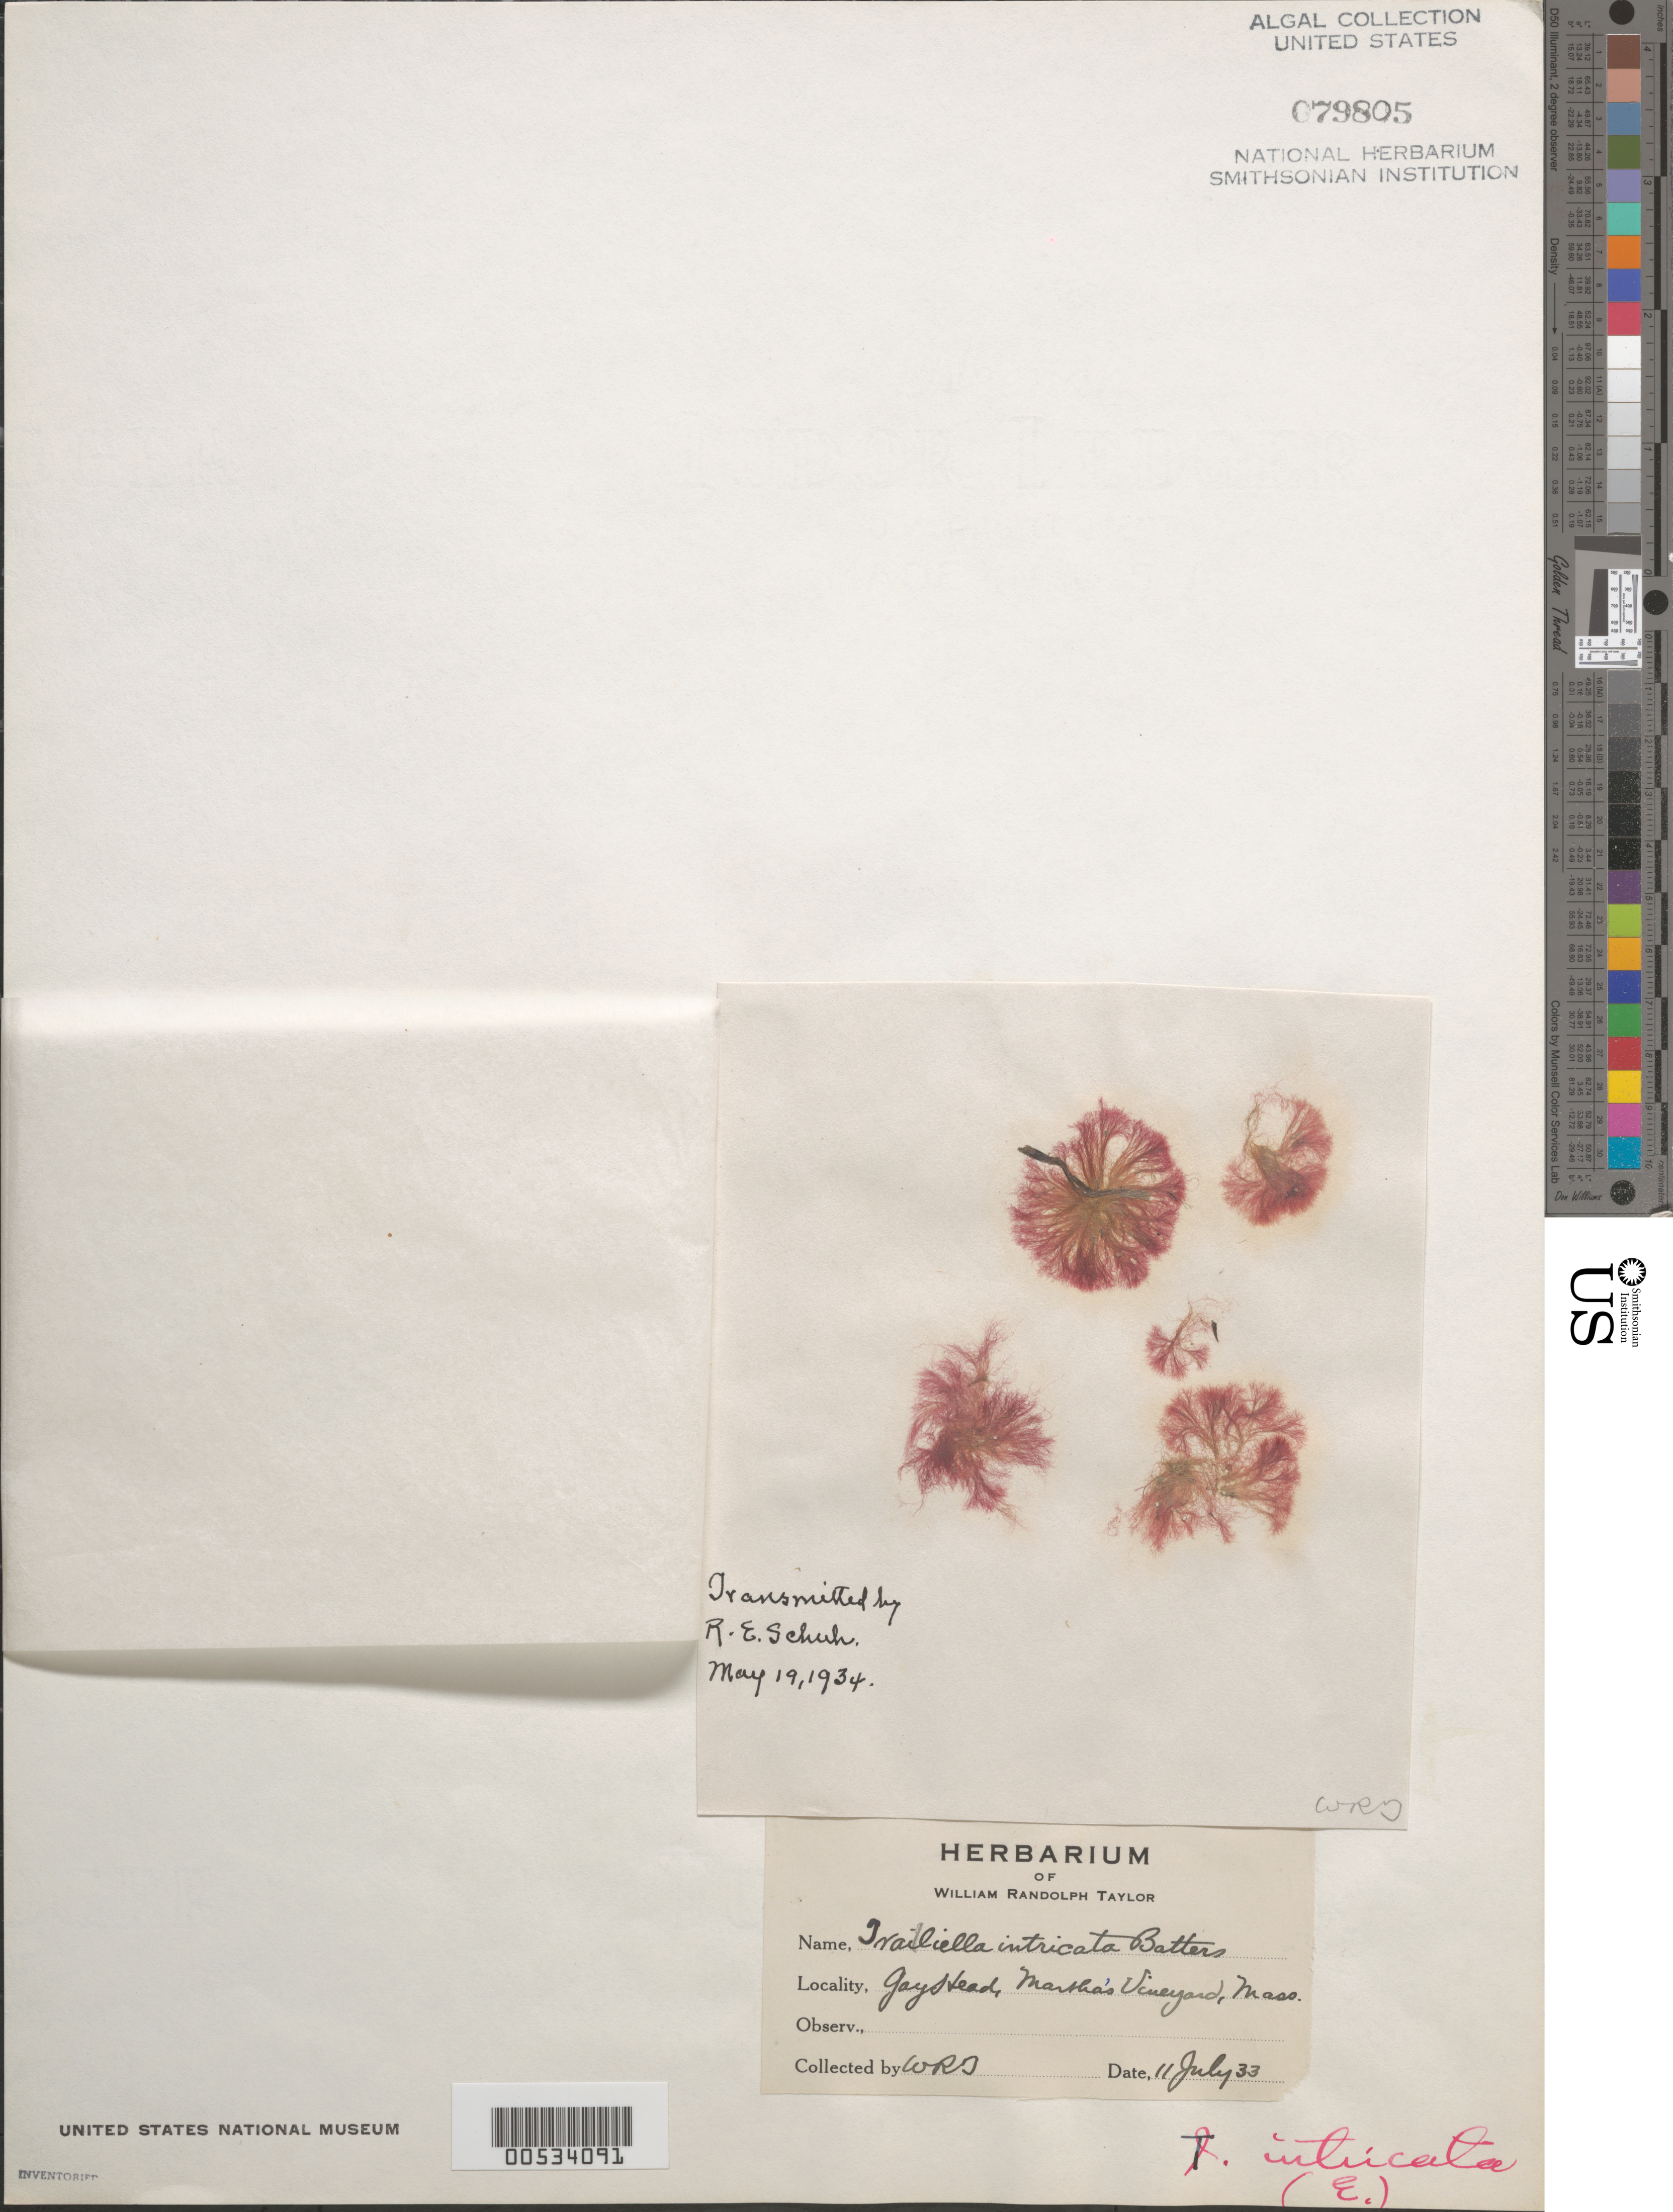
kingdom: Plantae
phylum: Rhodophyta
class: Florideophyceae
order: Bonnemaisoniales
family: Bonnemaisoniaceae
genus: Bonnemaisonia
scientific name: Bonnemaisonia hamifera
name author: P. Hariot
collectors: W. R. Taylor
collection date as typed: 11 Jul 1933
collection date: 1933-07-11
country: United States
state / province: Massachusetts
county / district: Dukes County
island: Martha's Vineyard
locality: Gay Head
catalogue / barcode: US 79805